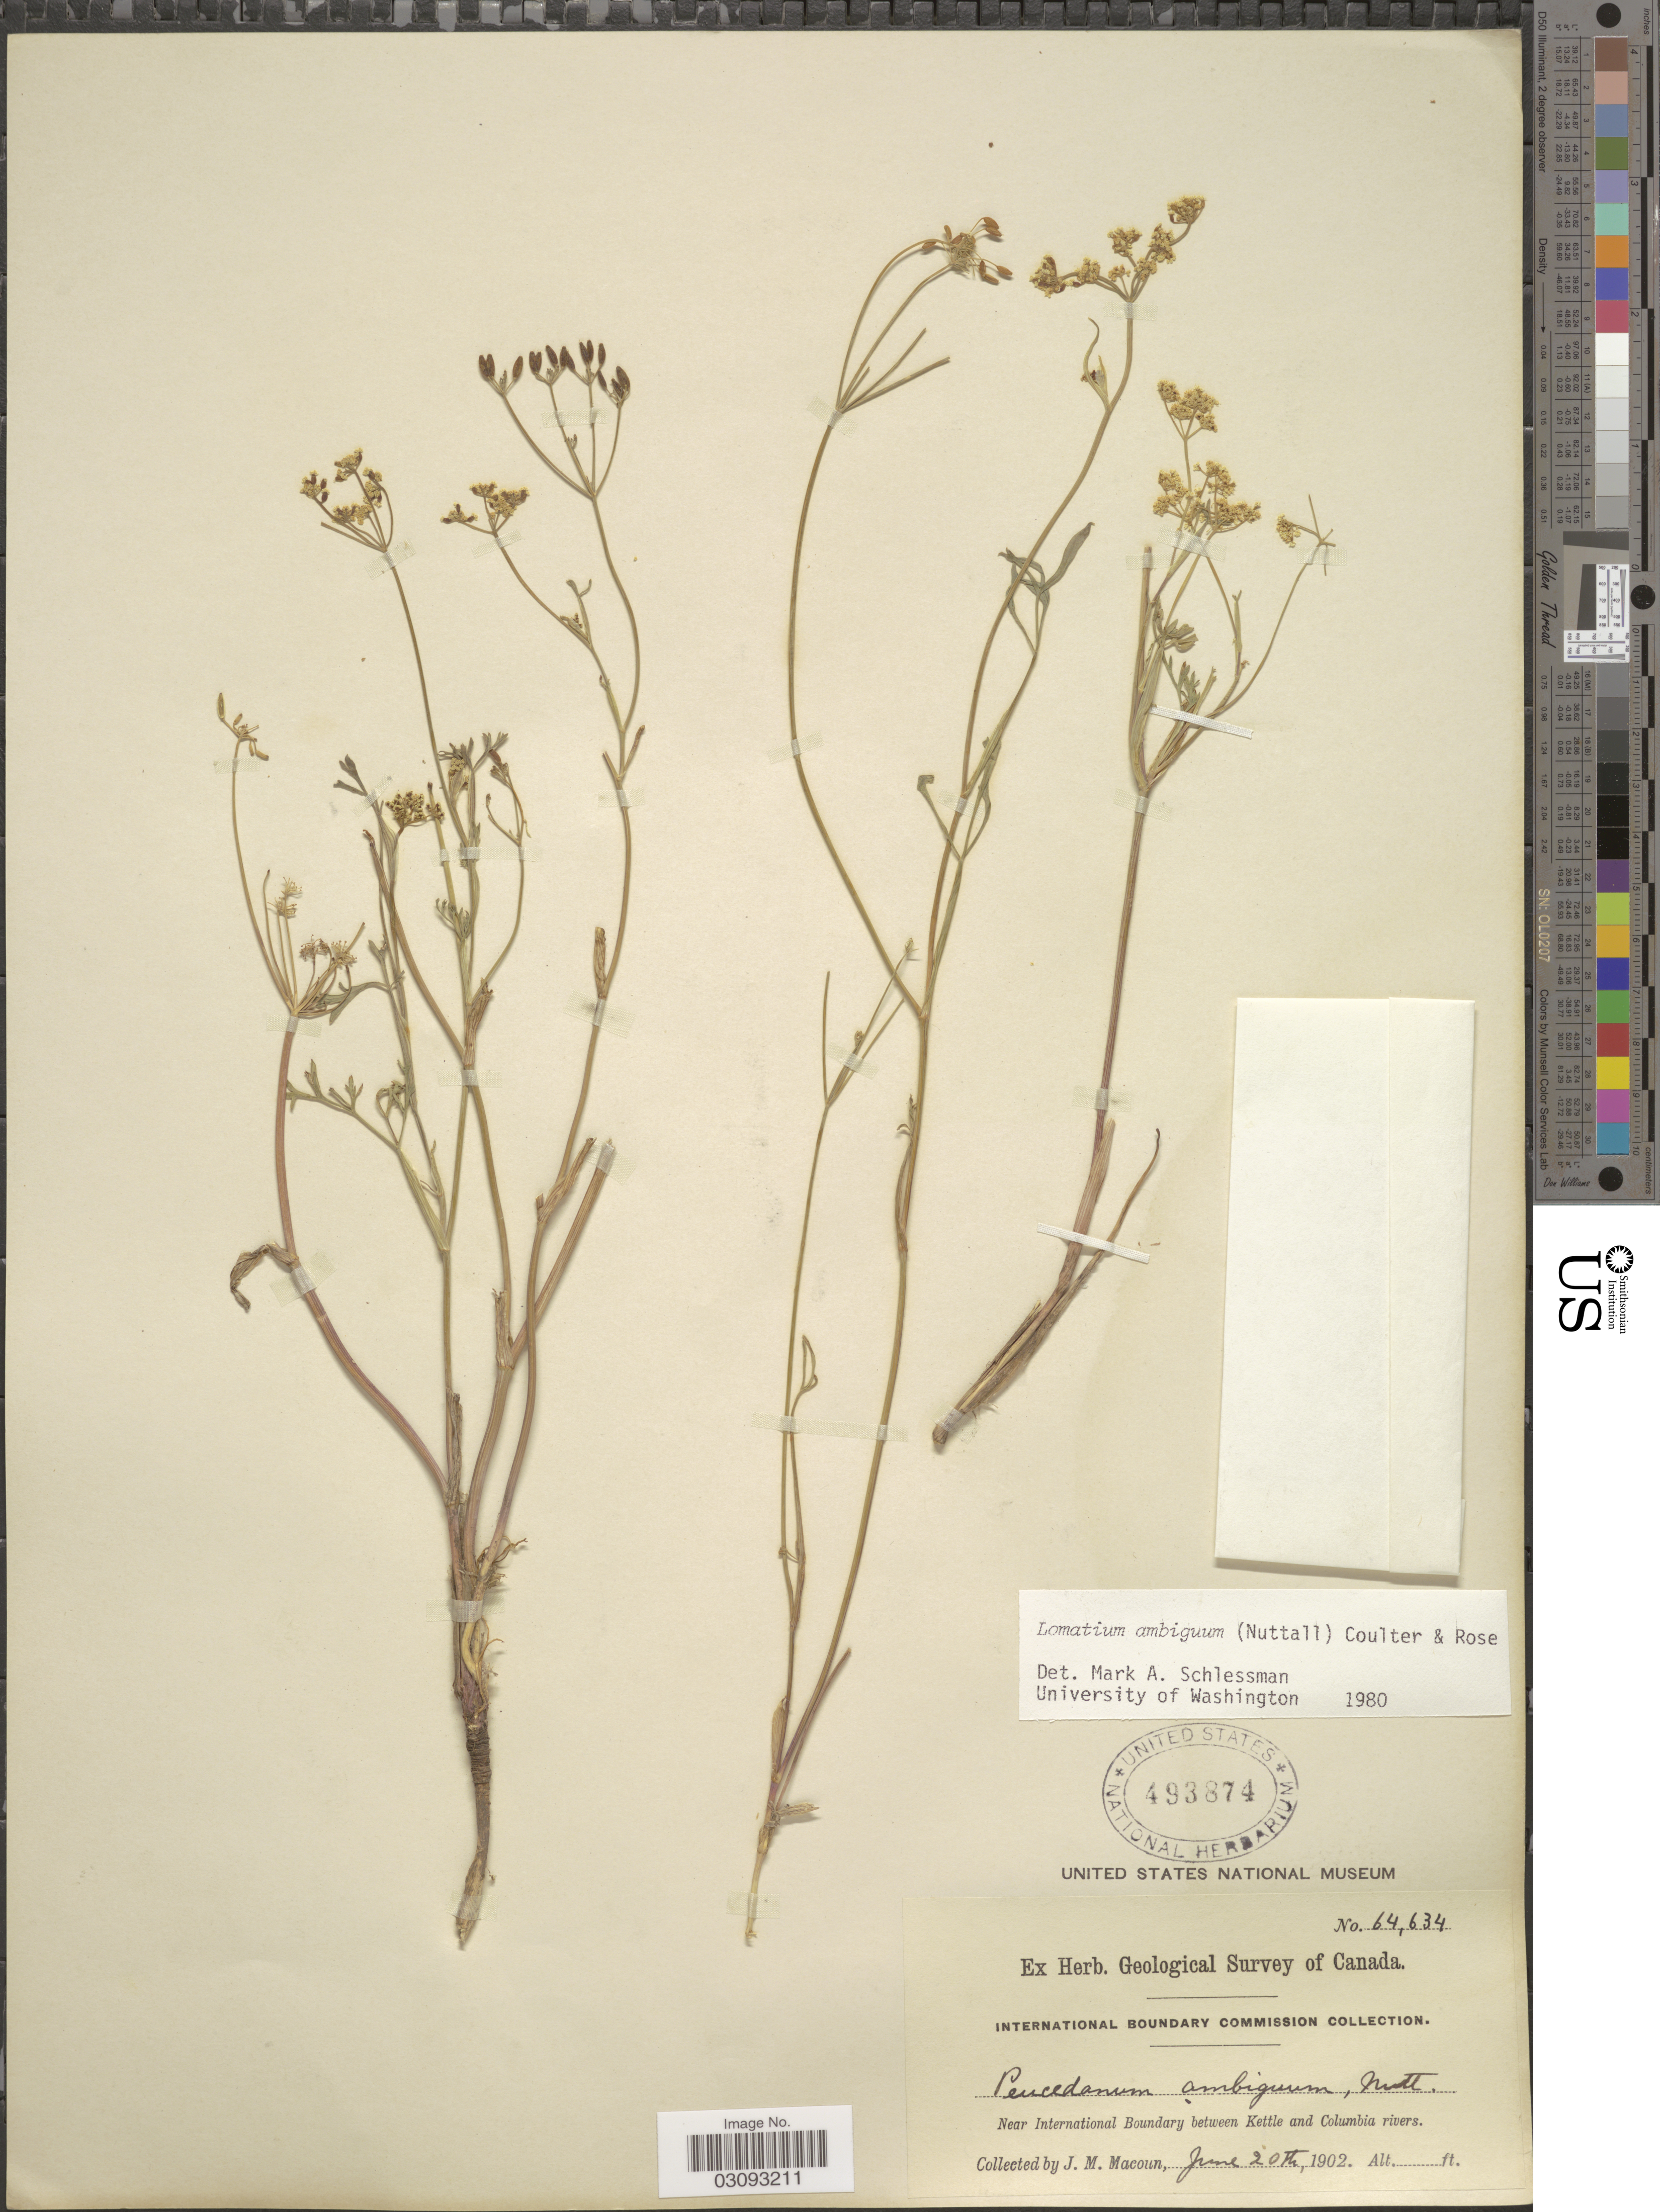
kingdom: Plantae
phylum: Tracheophyta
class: Magnoliopsida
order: Apiales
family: Apiaceae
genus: Lomatium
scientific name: Lomatium ambiguum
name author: (Nutt.) Coult. & Rose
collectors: J. M. Macoun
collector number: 64634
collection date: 1902-06-20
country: Canada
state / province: British Columbia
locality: Near International Boundary between Kettle and Columbia rivers.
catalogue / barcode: US 493874